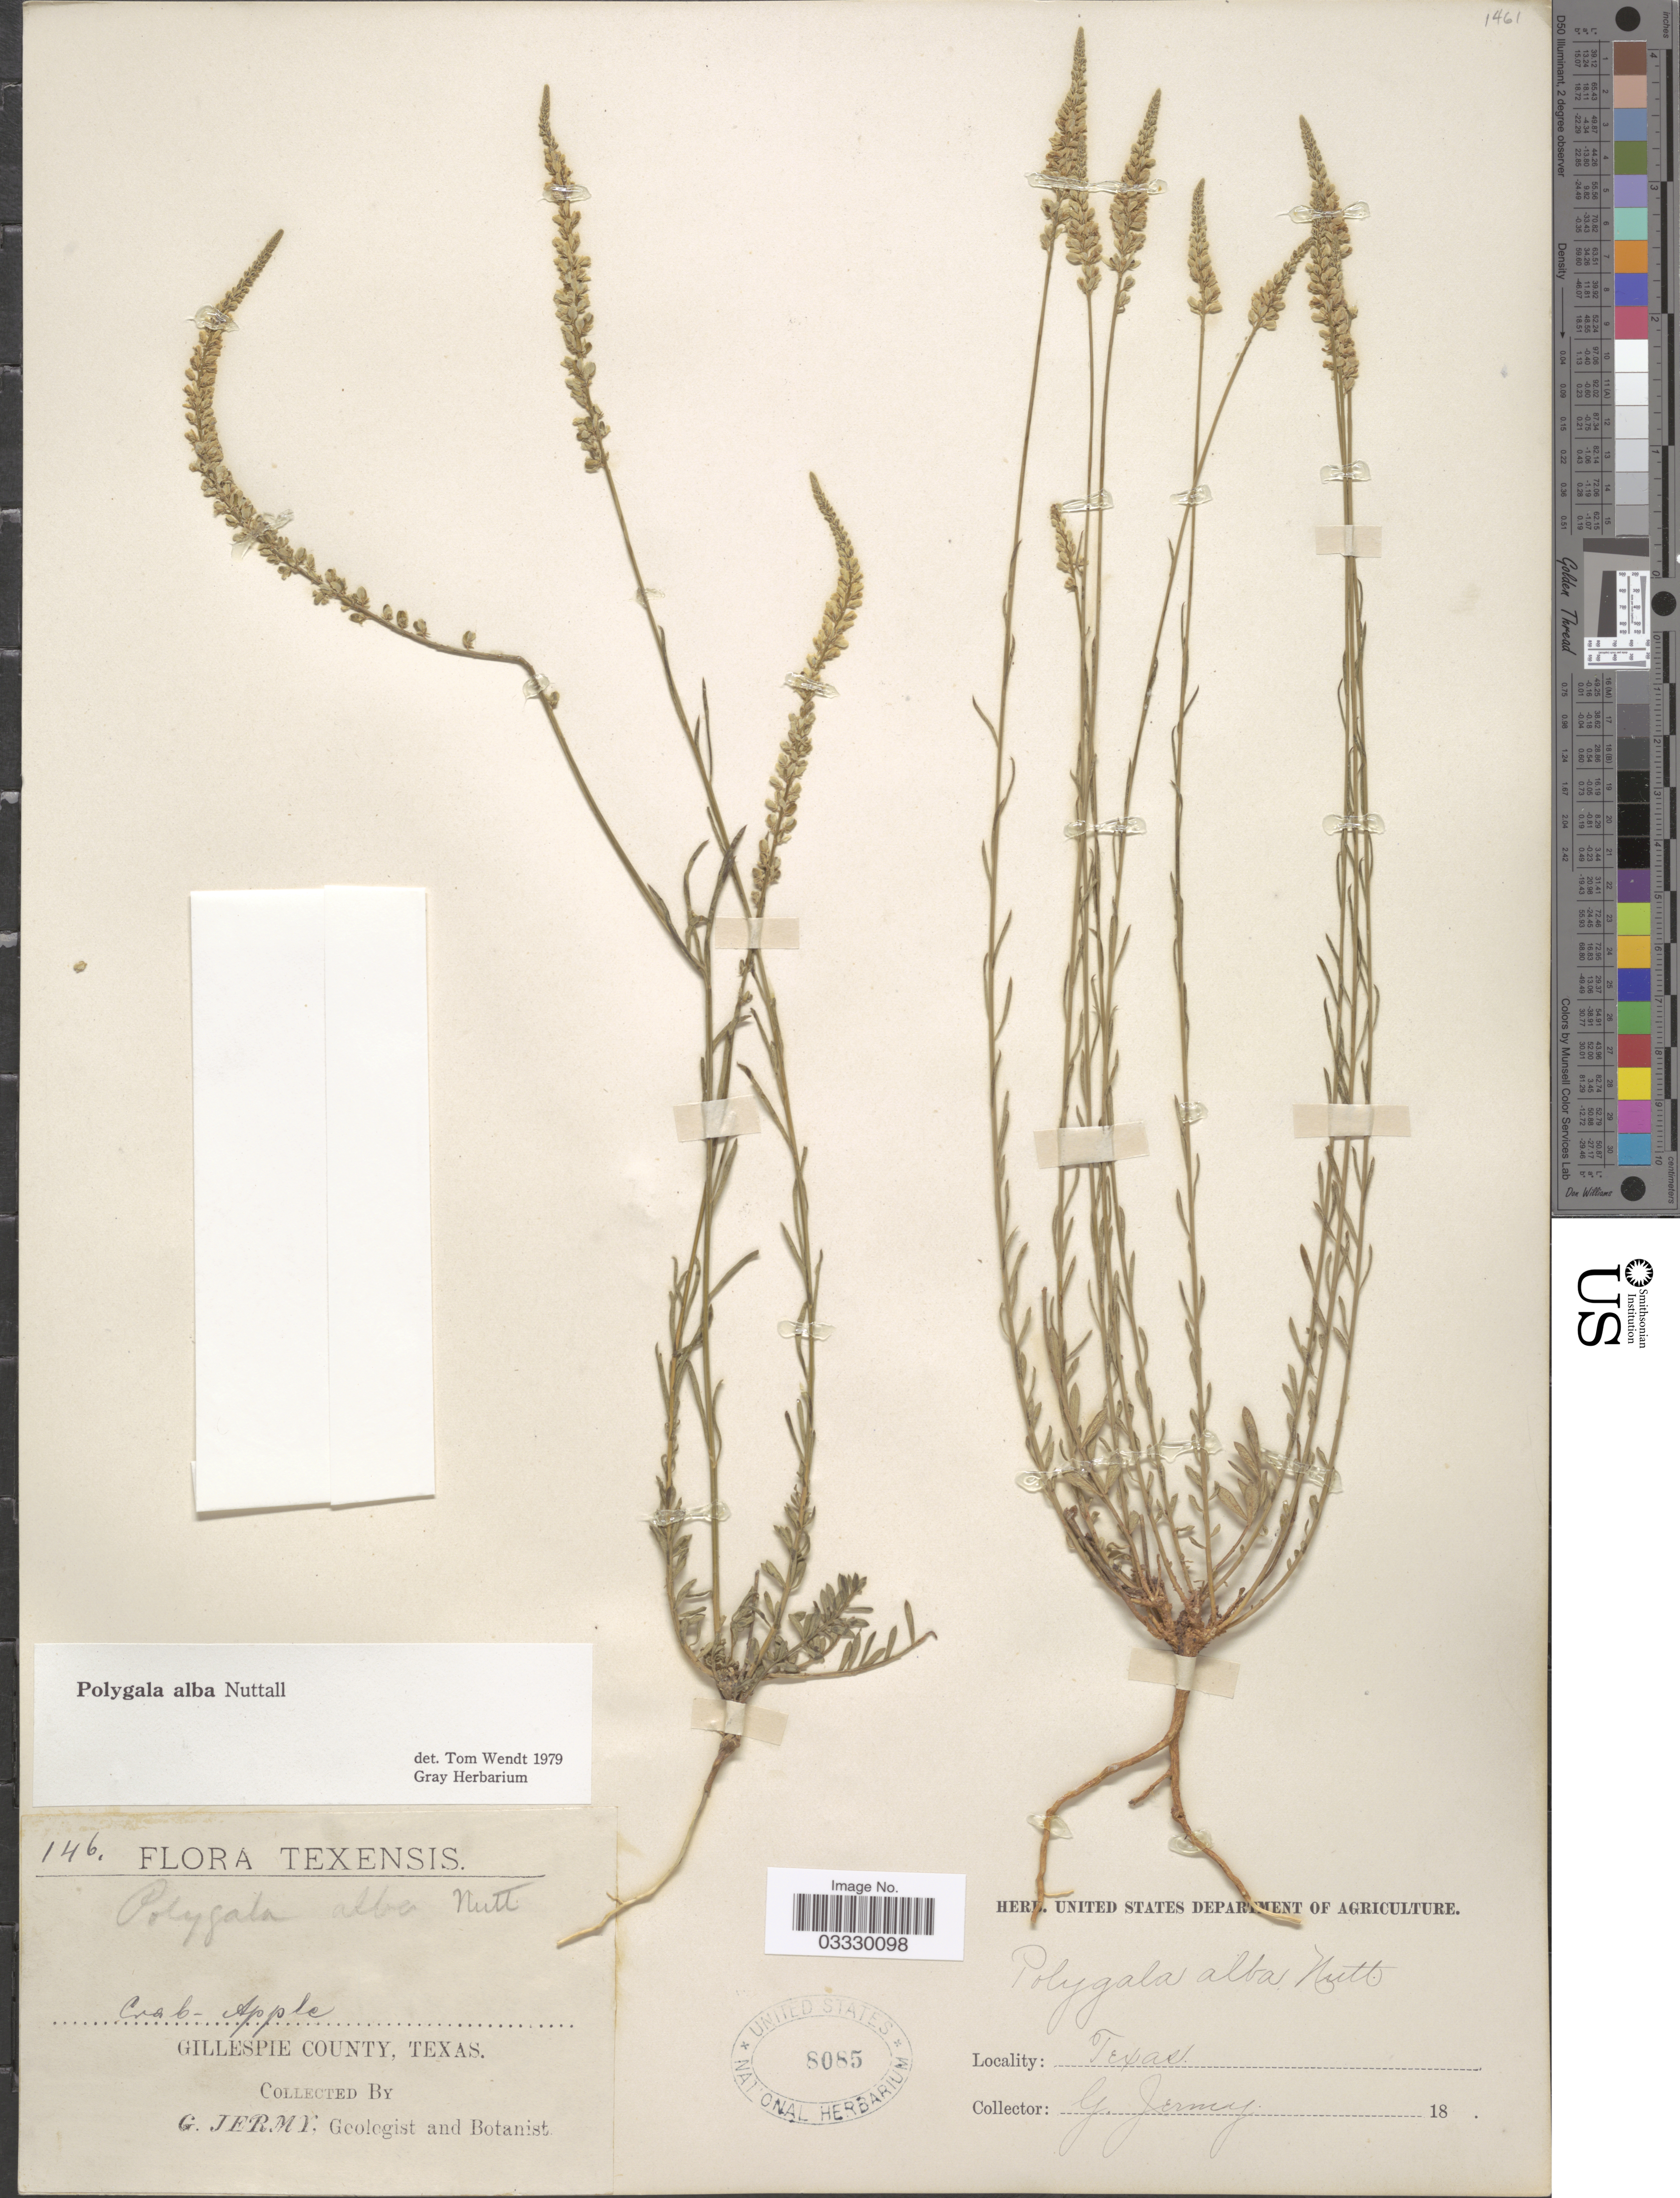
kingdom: Plantae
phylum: Tracheophyta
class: Magnoliopsida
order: Fabales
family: Polygalaceae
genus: Polygala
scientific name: Polygala alba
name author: Nutt.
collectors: G. Jermy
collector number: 146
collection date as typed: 18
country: United States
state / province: Texas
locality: Crab - Apple. [unsure placement] Gillespie County.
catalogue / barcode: US 8085